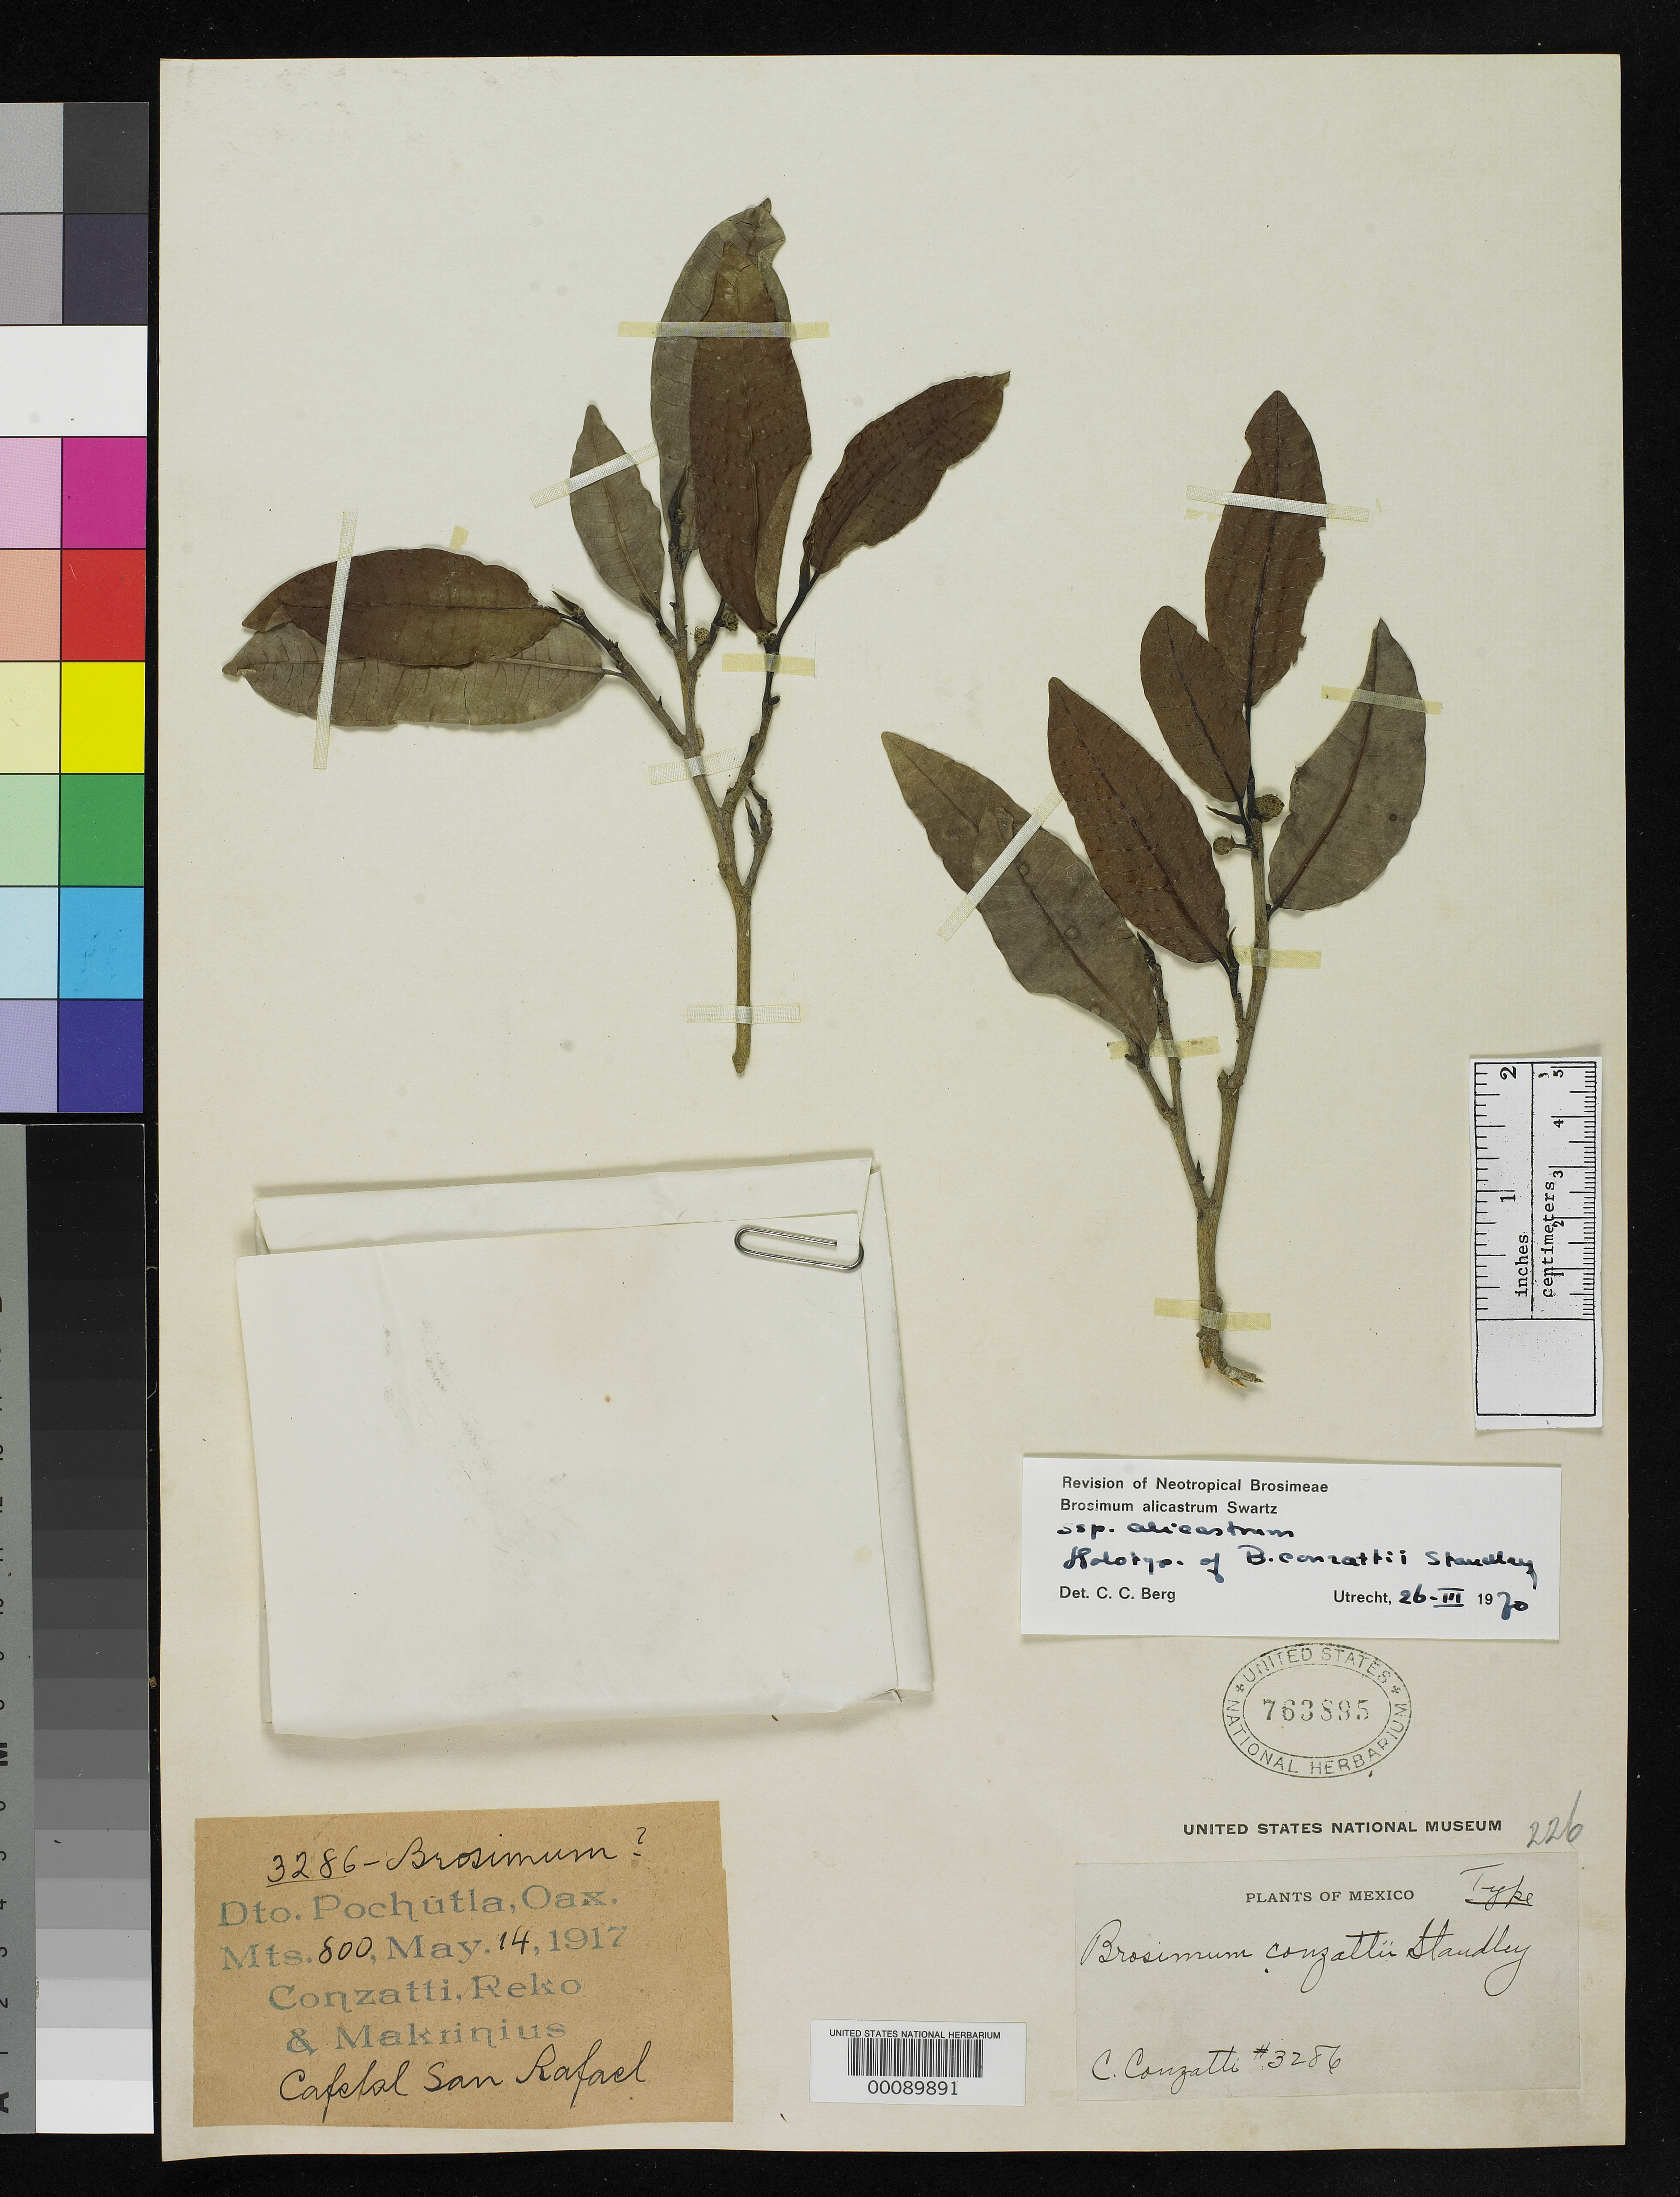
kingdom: Plantae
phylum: Tracheophyta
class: Magnoliopsida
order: Rosales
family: Moraceae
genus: Brosimum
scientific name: Brosimum conzattii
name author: Standl.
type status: Holotype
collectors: C. Conzatti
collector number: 3286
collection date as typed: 14 May 1917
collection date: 1917-05-14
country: Mexico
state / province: Oaxaca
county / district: Pochutla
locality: Cafetal San Rafael.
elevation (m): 800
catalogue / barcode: US 763895